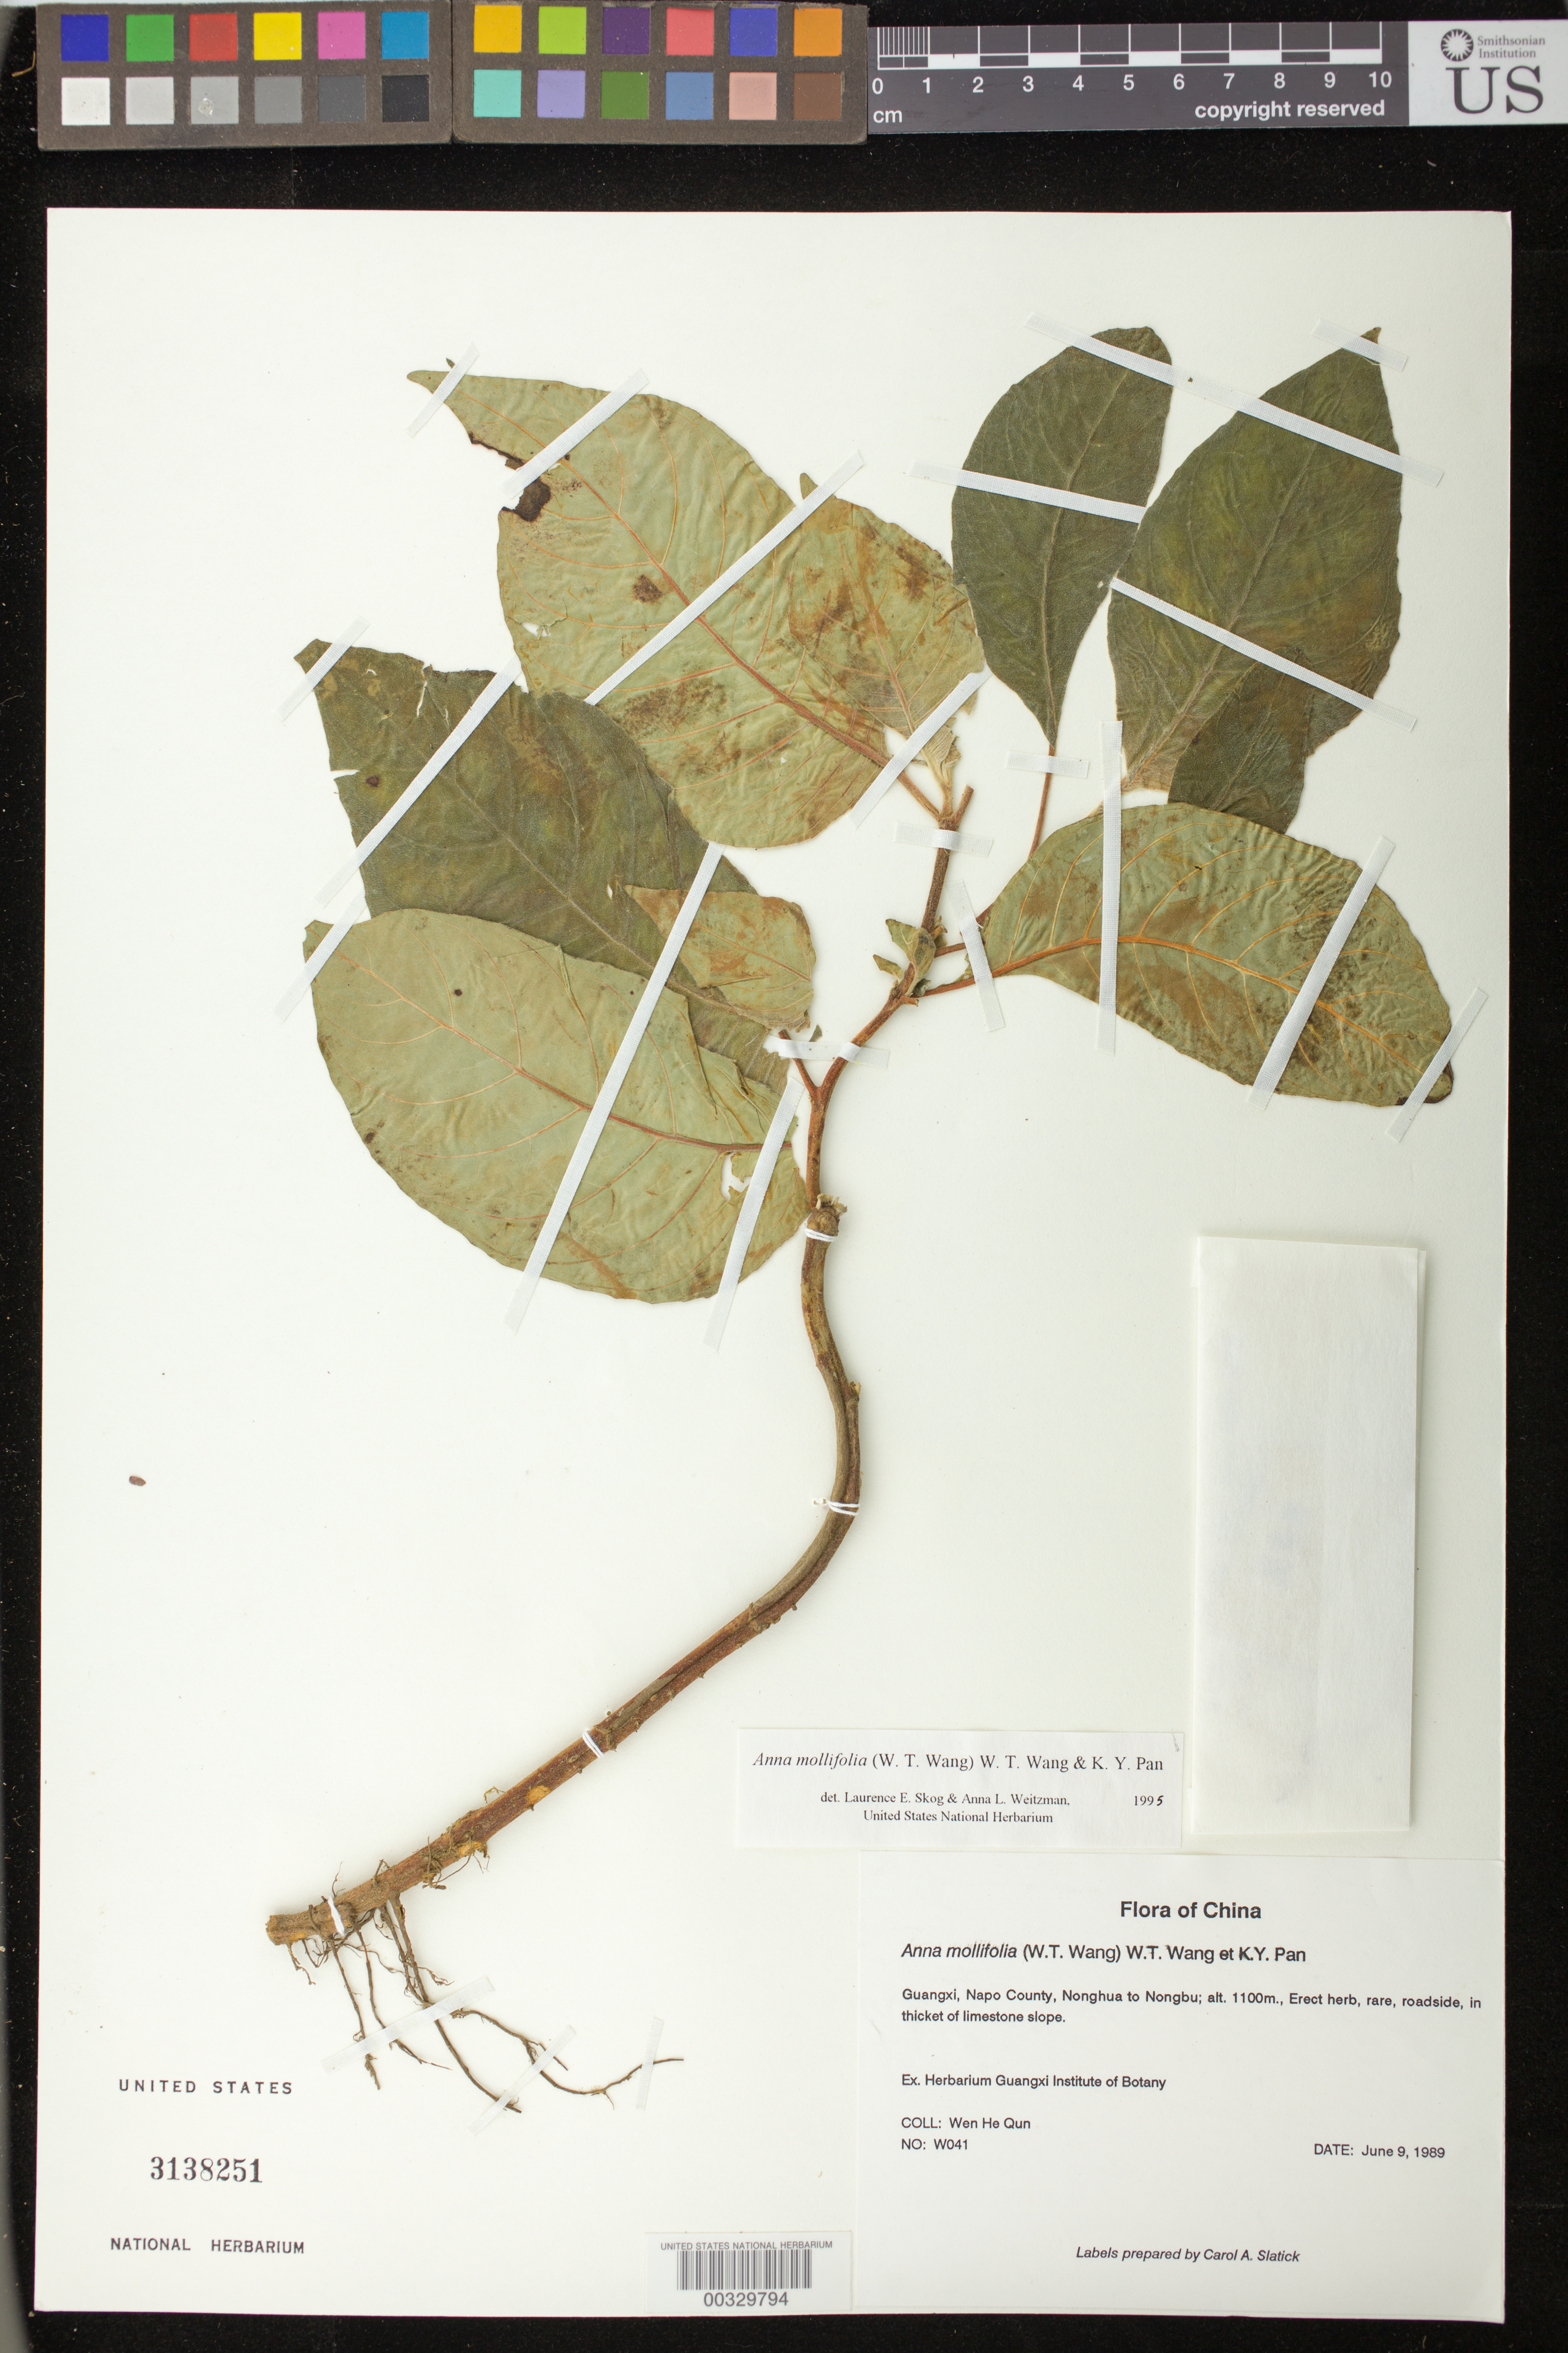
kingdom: Plantae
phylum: Tracheophyta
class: Magnoliopsida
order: Lamiales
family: Gesneriaceae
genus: Anna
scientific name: Anna mollifolia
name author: (W.T. Wang) W.T. Wang & K.Y. Pan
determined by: Skog, L. E.; Weitzman, A. L.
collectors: H. Wen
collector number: W041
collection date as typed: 09 Jun 1989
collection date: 1989-06-09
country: China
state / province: Guangxi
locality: Guangxi, Napo County, Nonghua to Nongbu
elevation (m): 1100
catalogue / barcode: US 3138251